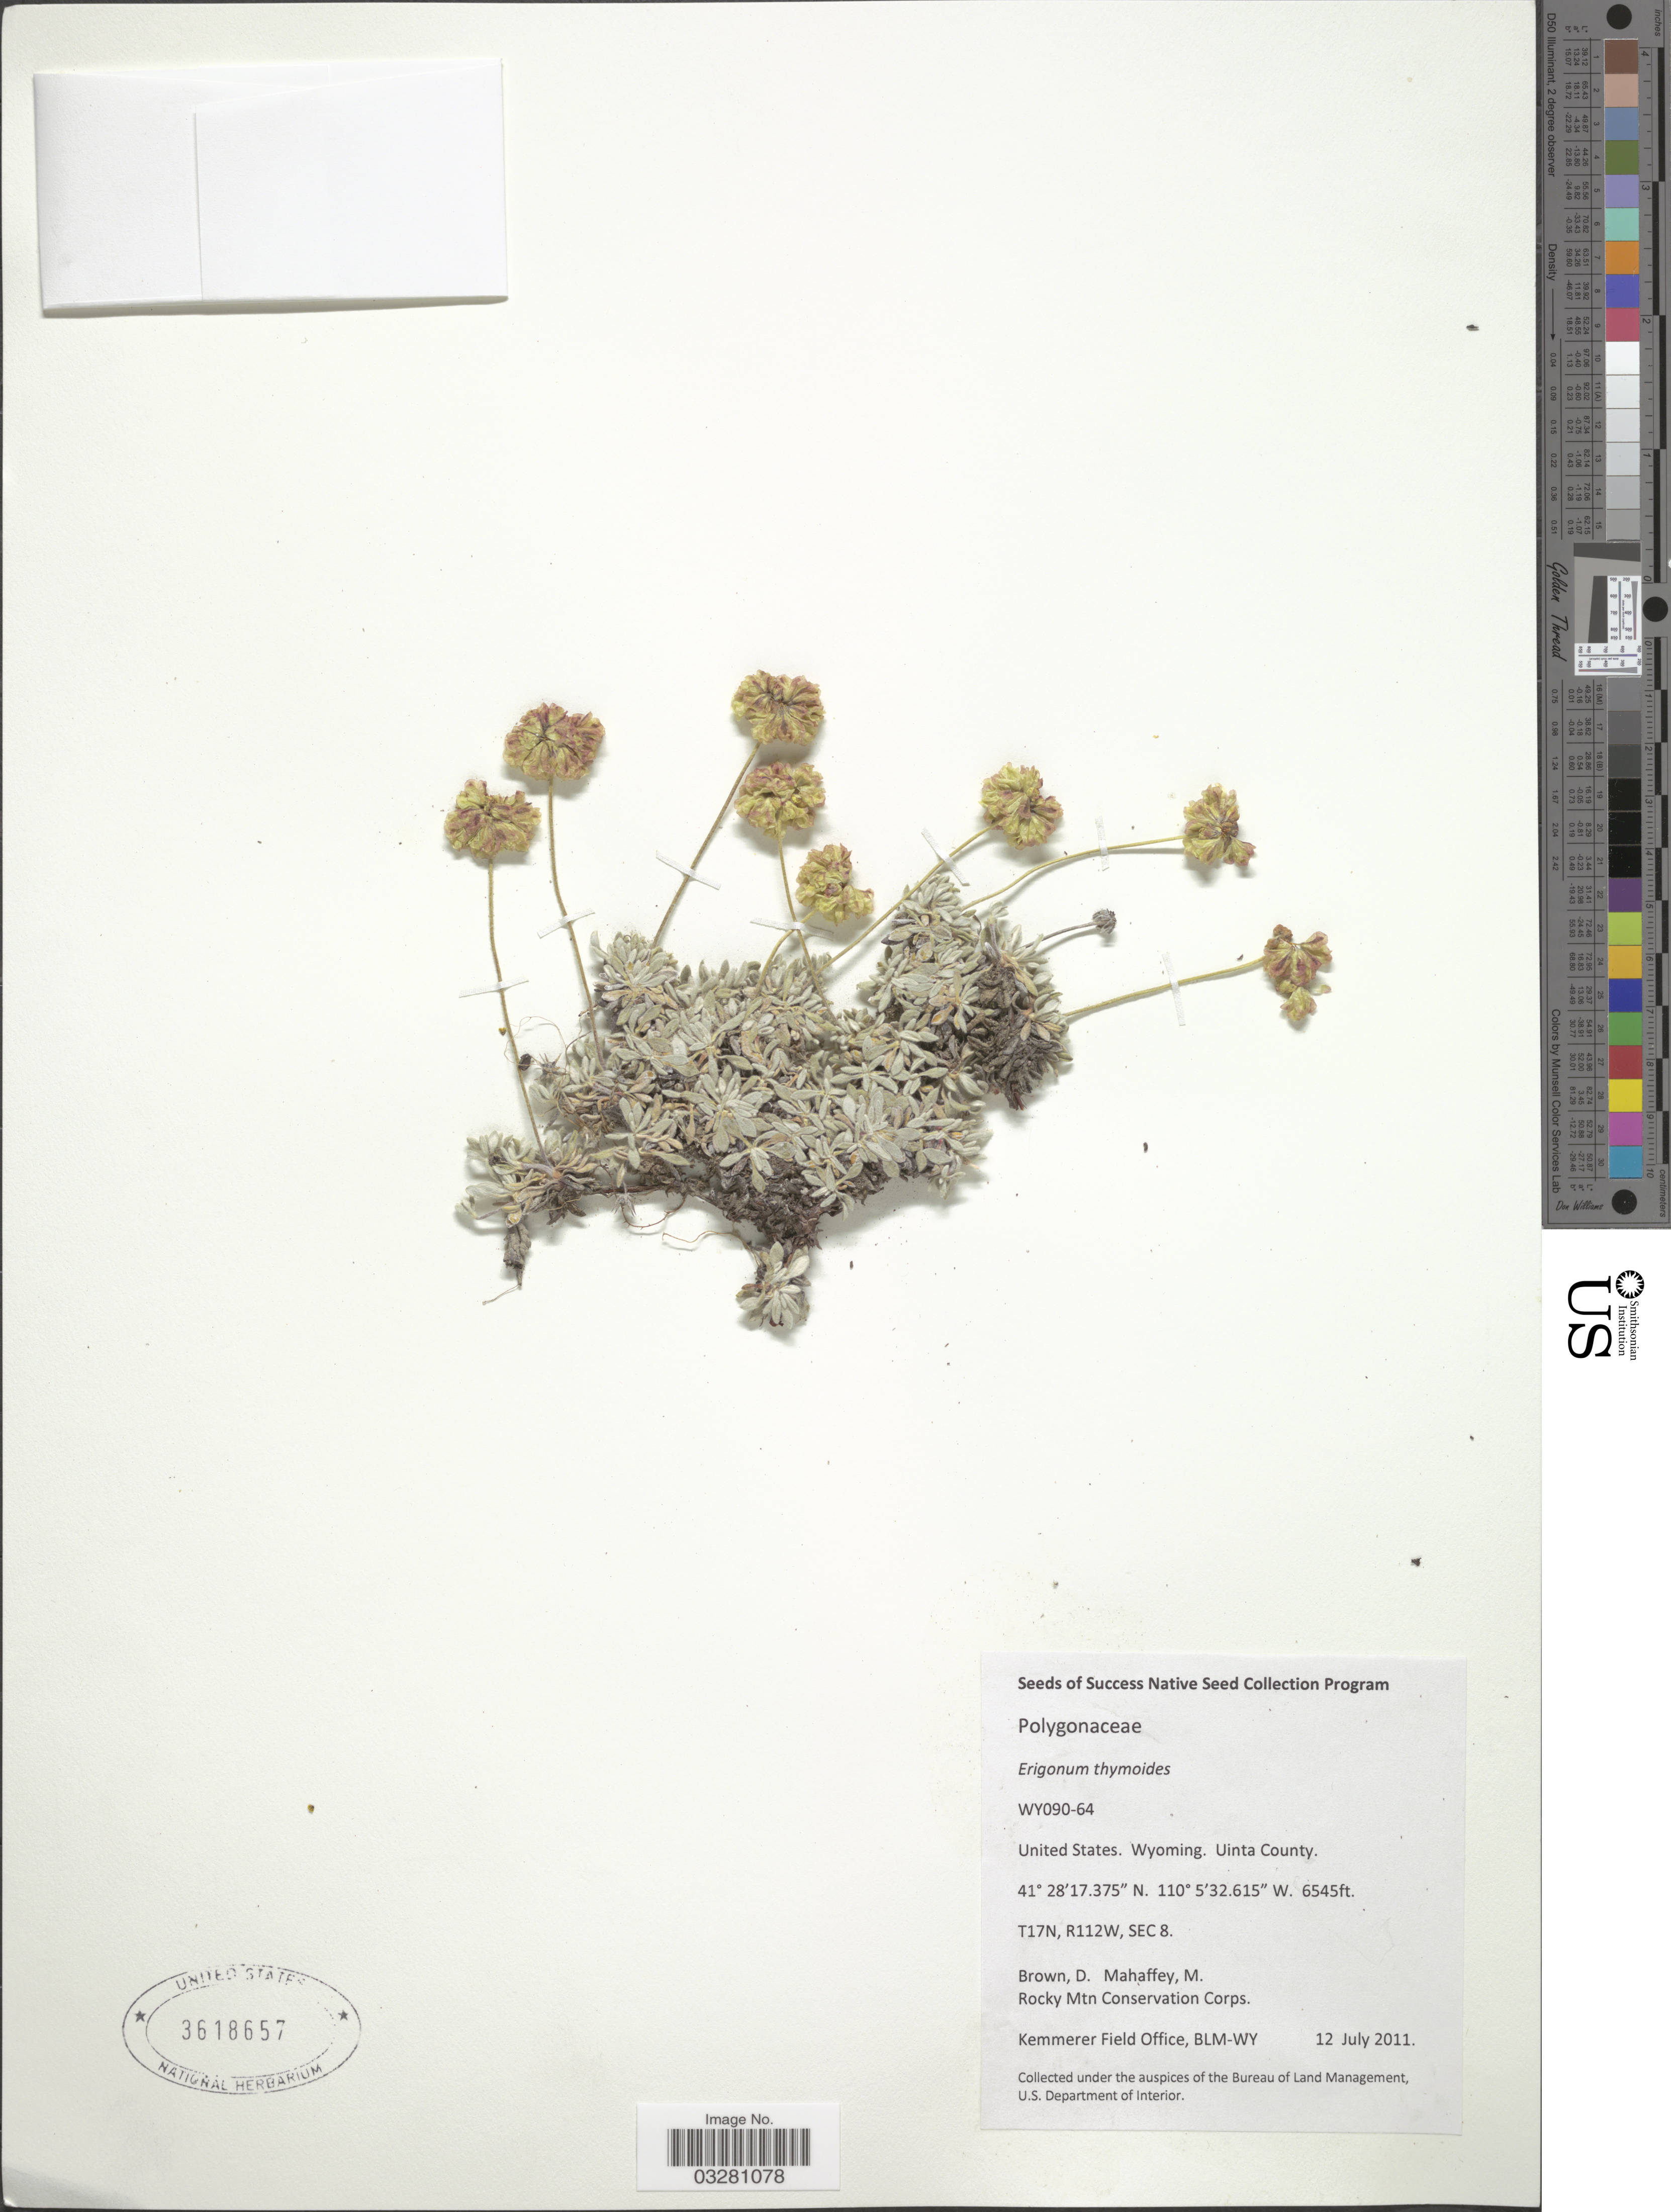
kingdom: Plantae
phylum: Tracheophyta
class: Magnoliopsida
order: Caryophyllales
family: Polygonaceae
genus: Eriogonum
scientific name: Eriogonum thymoides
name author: Benth. in DC.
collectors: D. Brown & M. Mahaffey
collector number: WY090-64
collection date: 2011-07-12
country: United States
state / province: Wyoming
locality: Uinta County. T17N, R112W, Sec 8.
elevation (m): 1995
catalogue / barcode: US 3618657